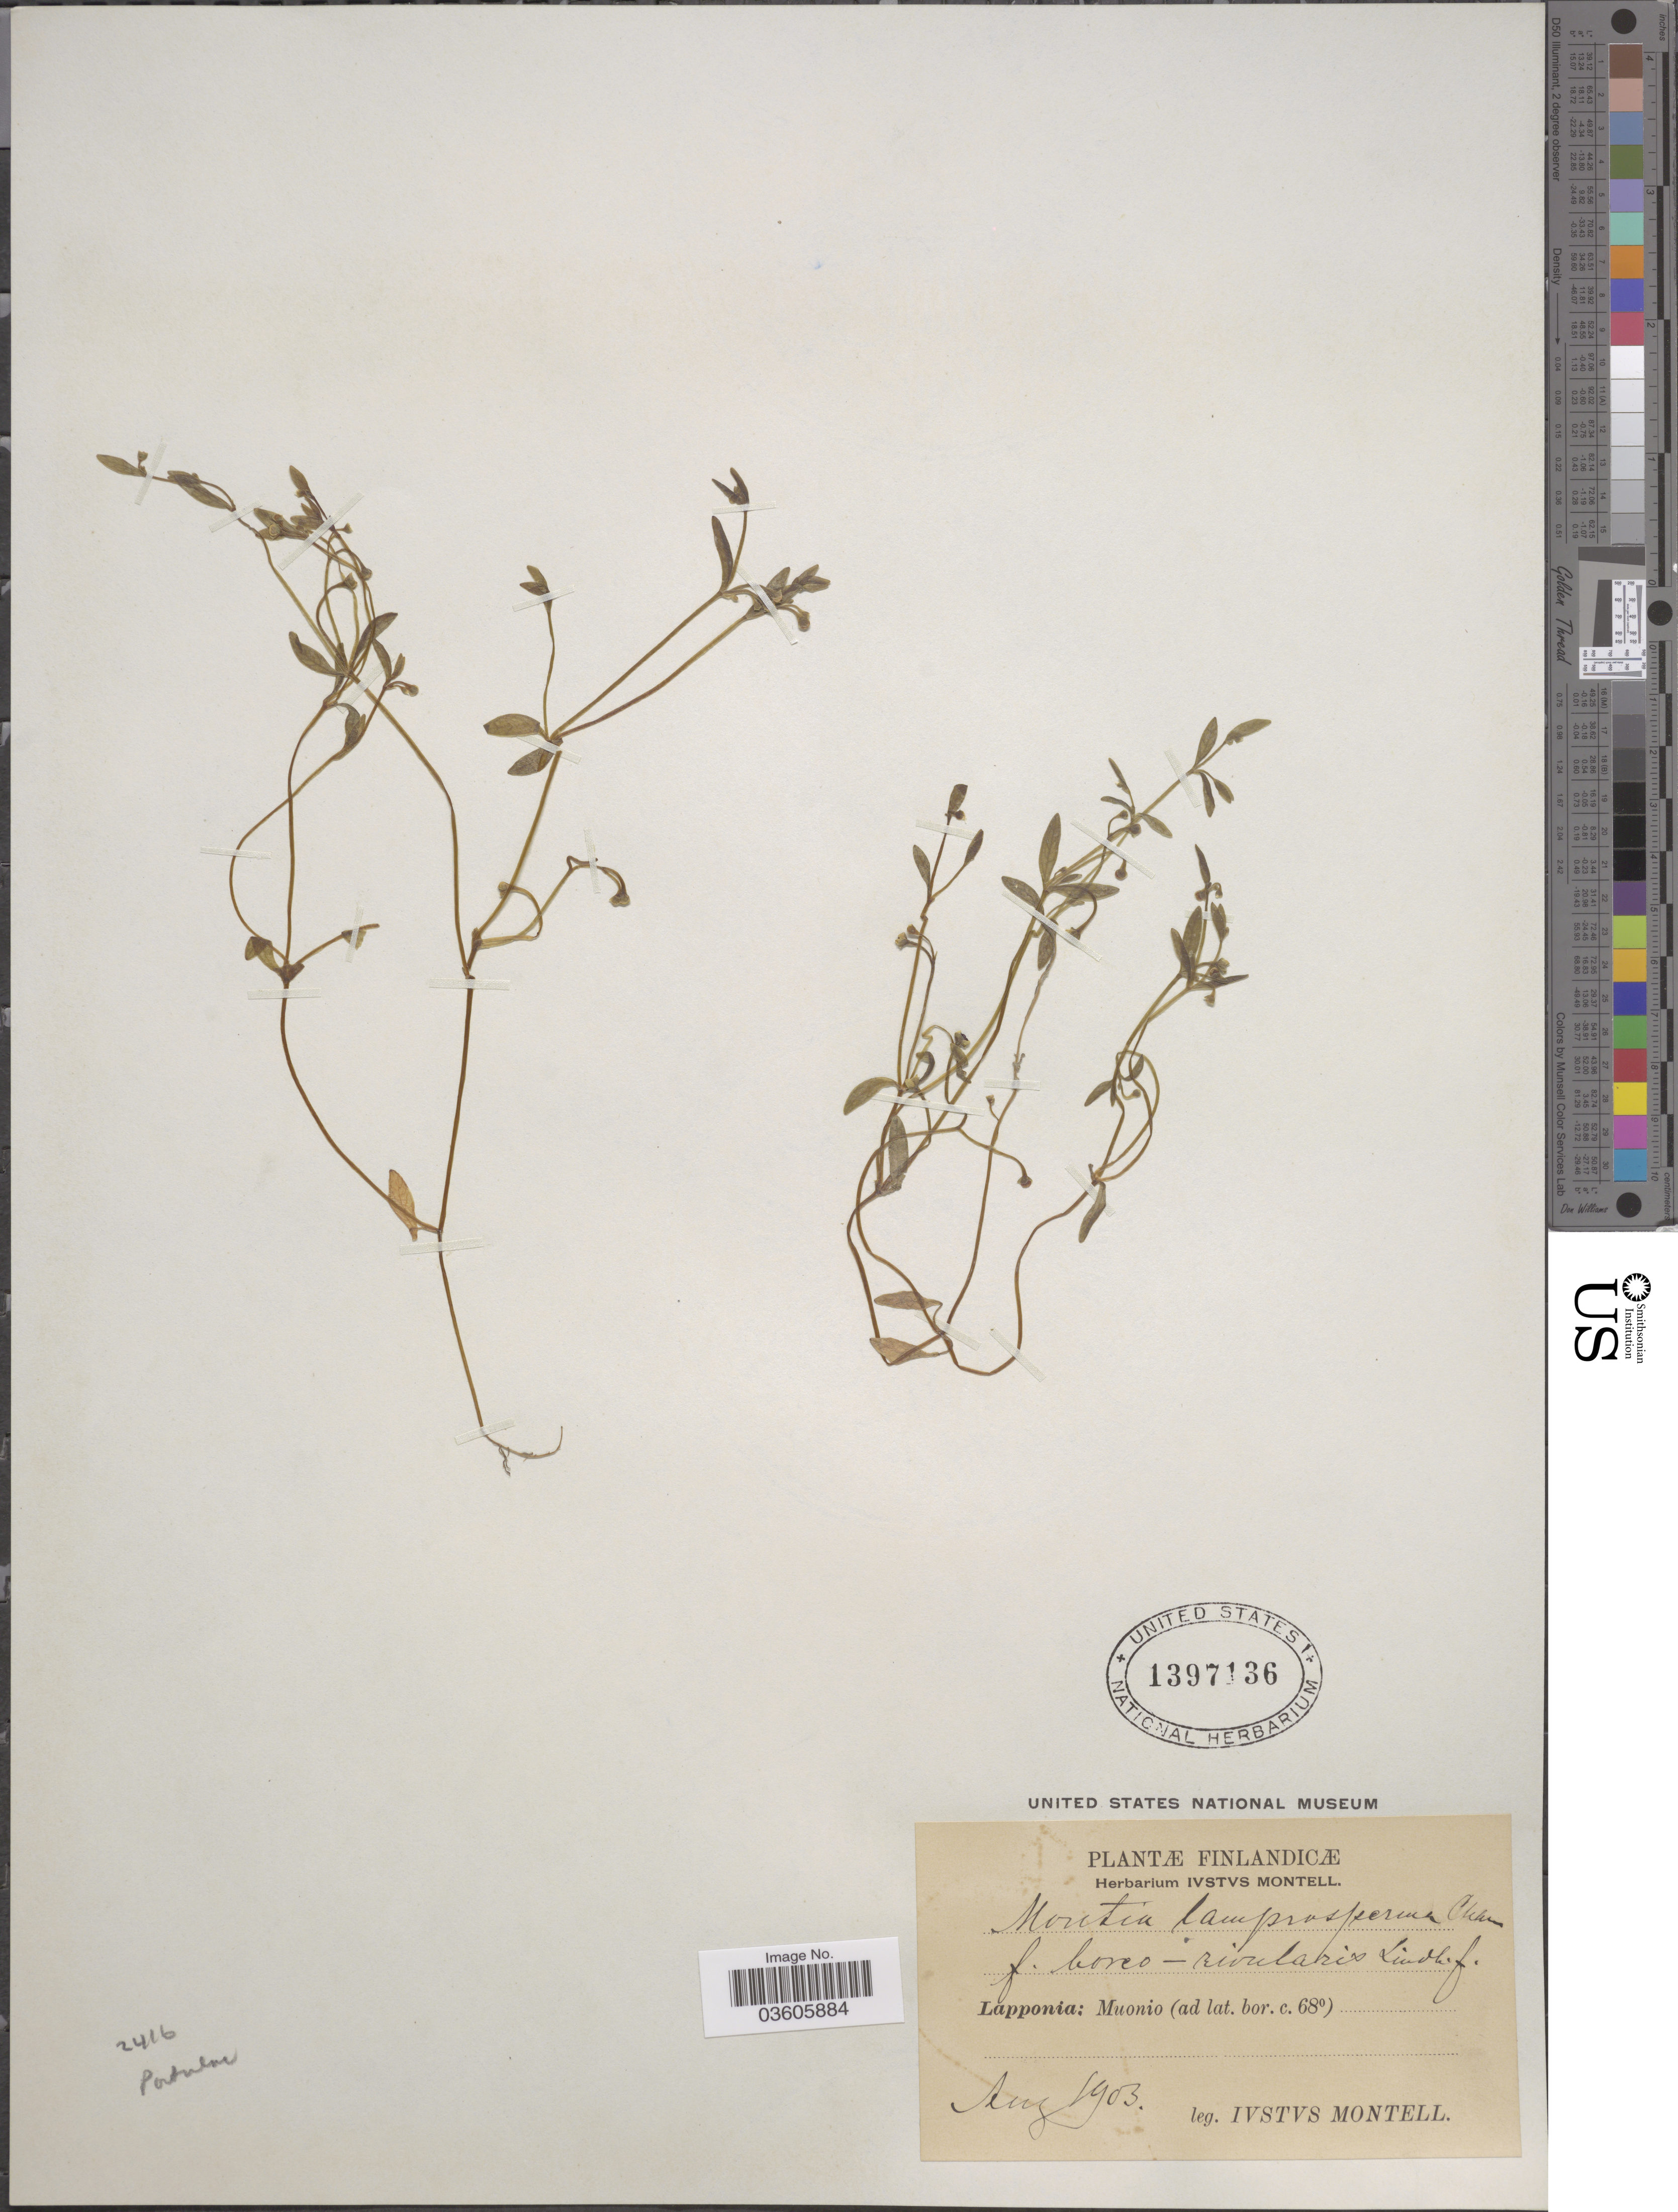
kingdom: Plantae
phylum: Tracheophyta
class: Magnoliopsida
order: Caryophyllales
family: Montiaceae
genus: Montia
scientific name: Montia lamprosperma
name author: Cham.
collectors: I. Montell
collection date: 1903-08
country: Finland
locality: Finlandicæ. Lapponia: Muonio.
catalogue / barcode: US 1397136